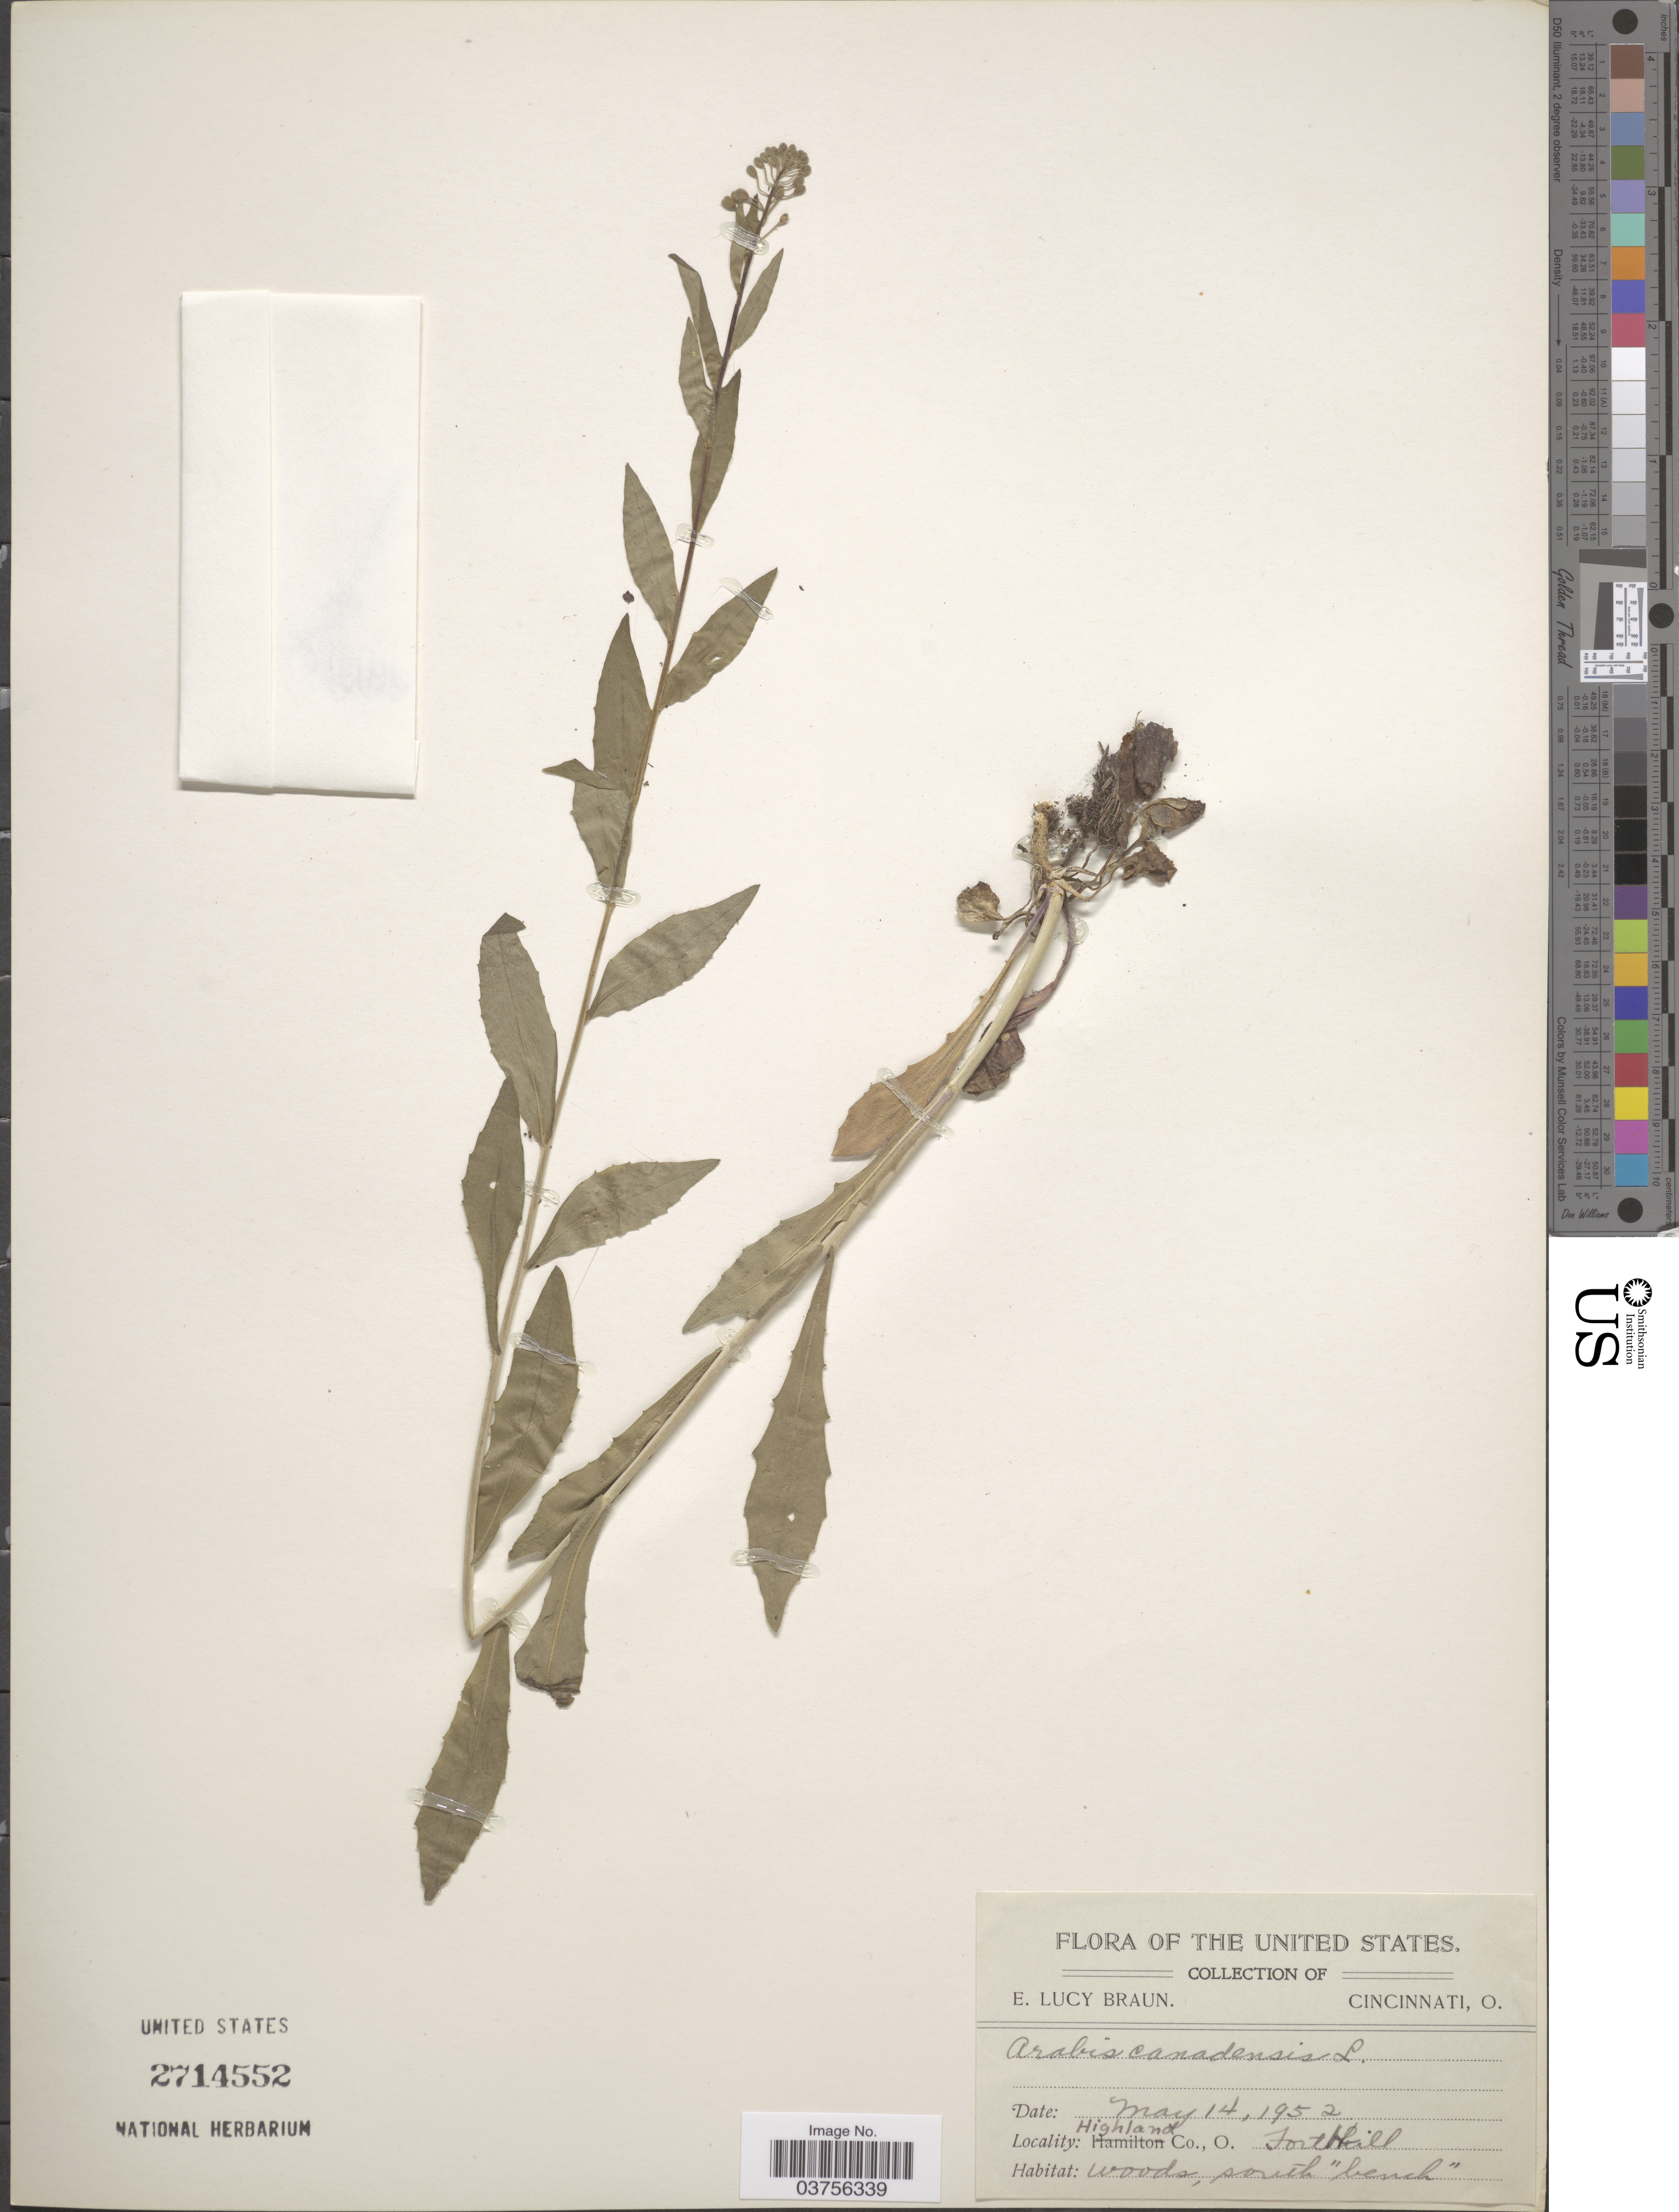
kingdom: Plantae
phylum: Tracheophyta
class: Magnoliopsida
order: Brassicales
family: Brassicaceae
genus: Arabis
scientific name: Arabis canadensis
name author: L.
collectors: E. L. Braun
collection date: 1952-05-14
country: United States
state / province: Ohio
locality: Highland Co. Forthill.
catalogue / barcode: US 2714552